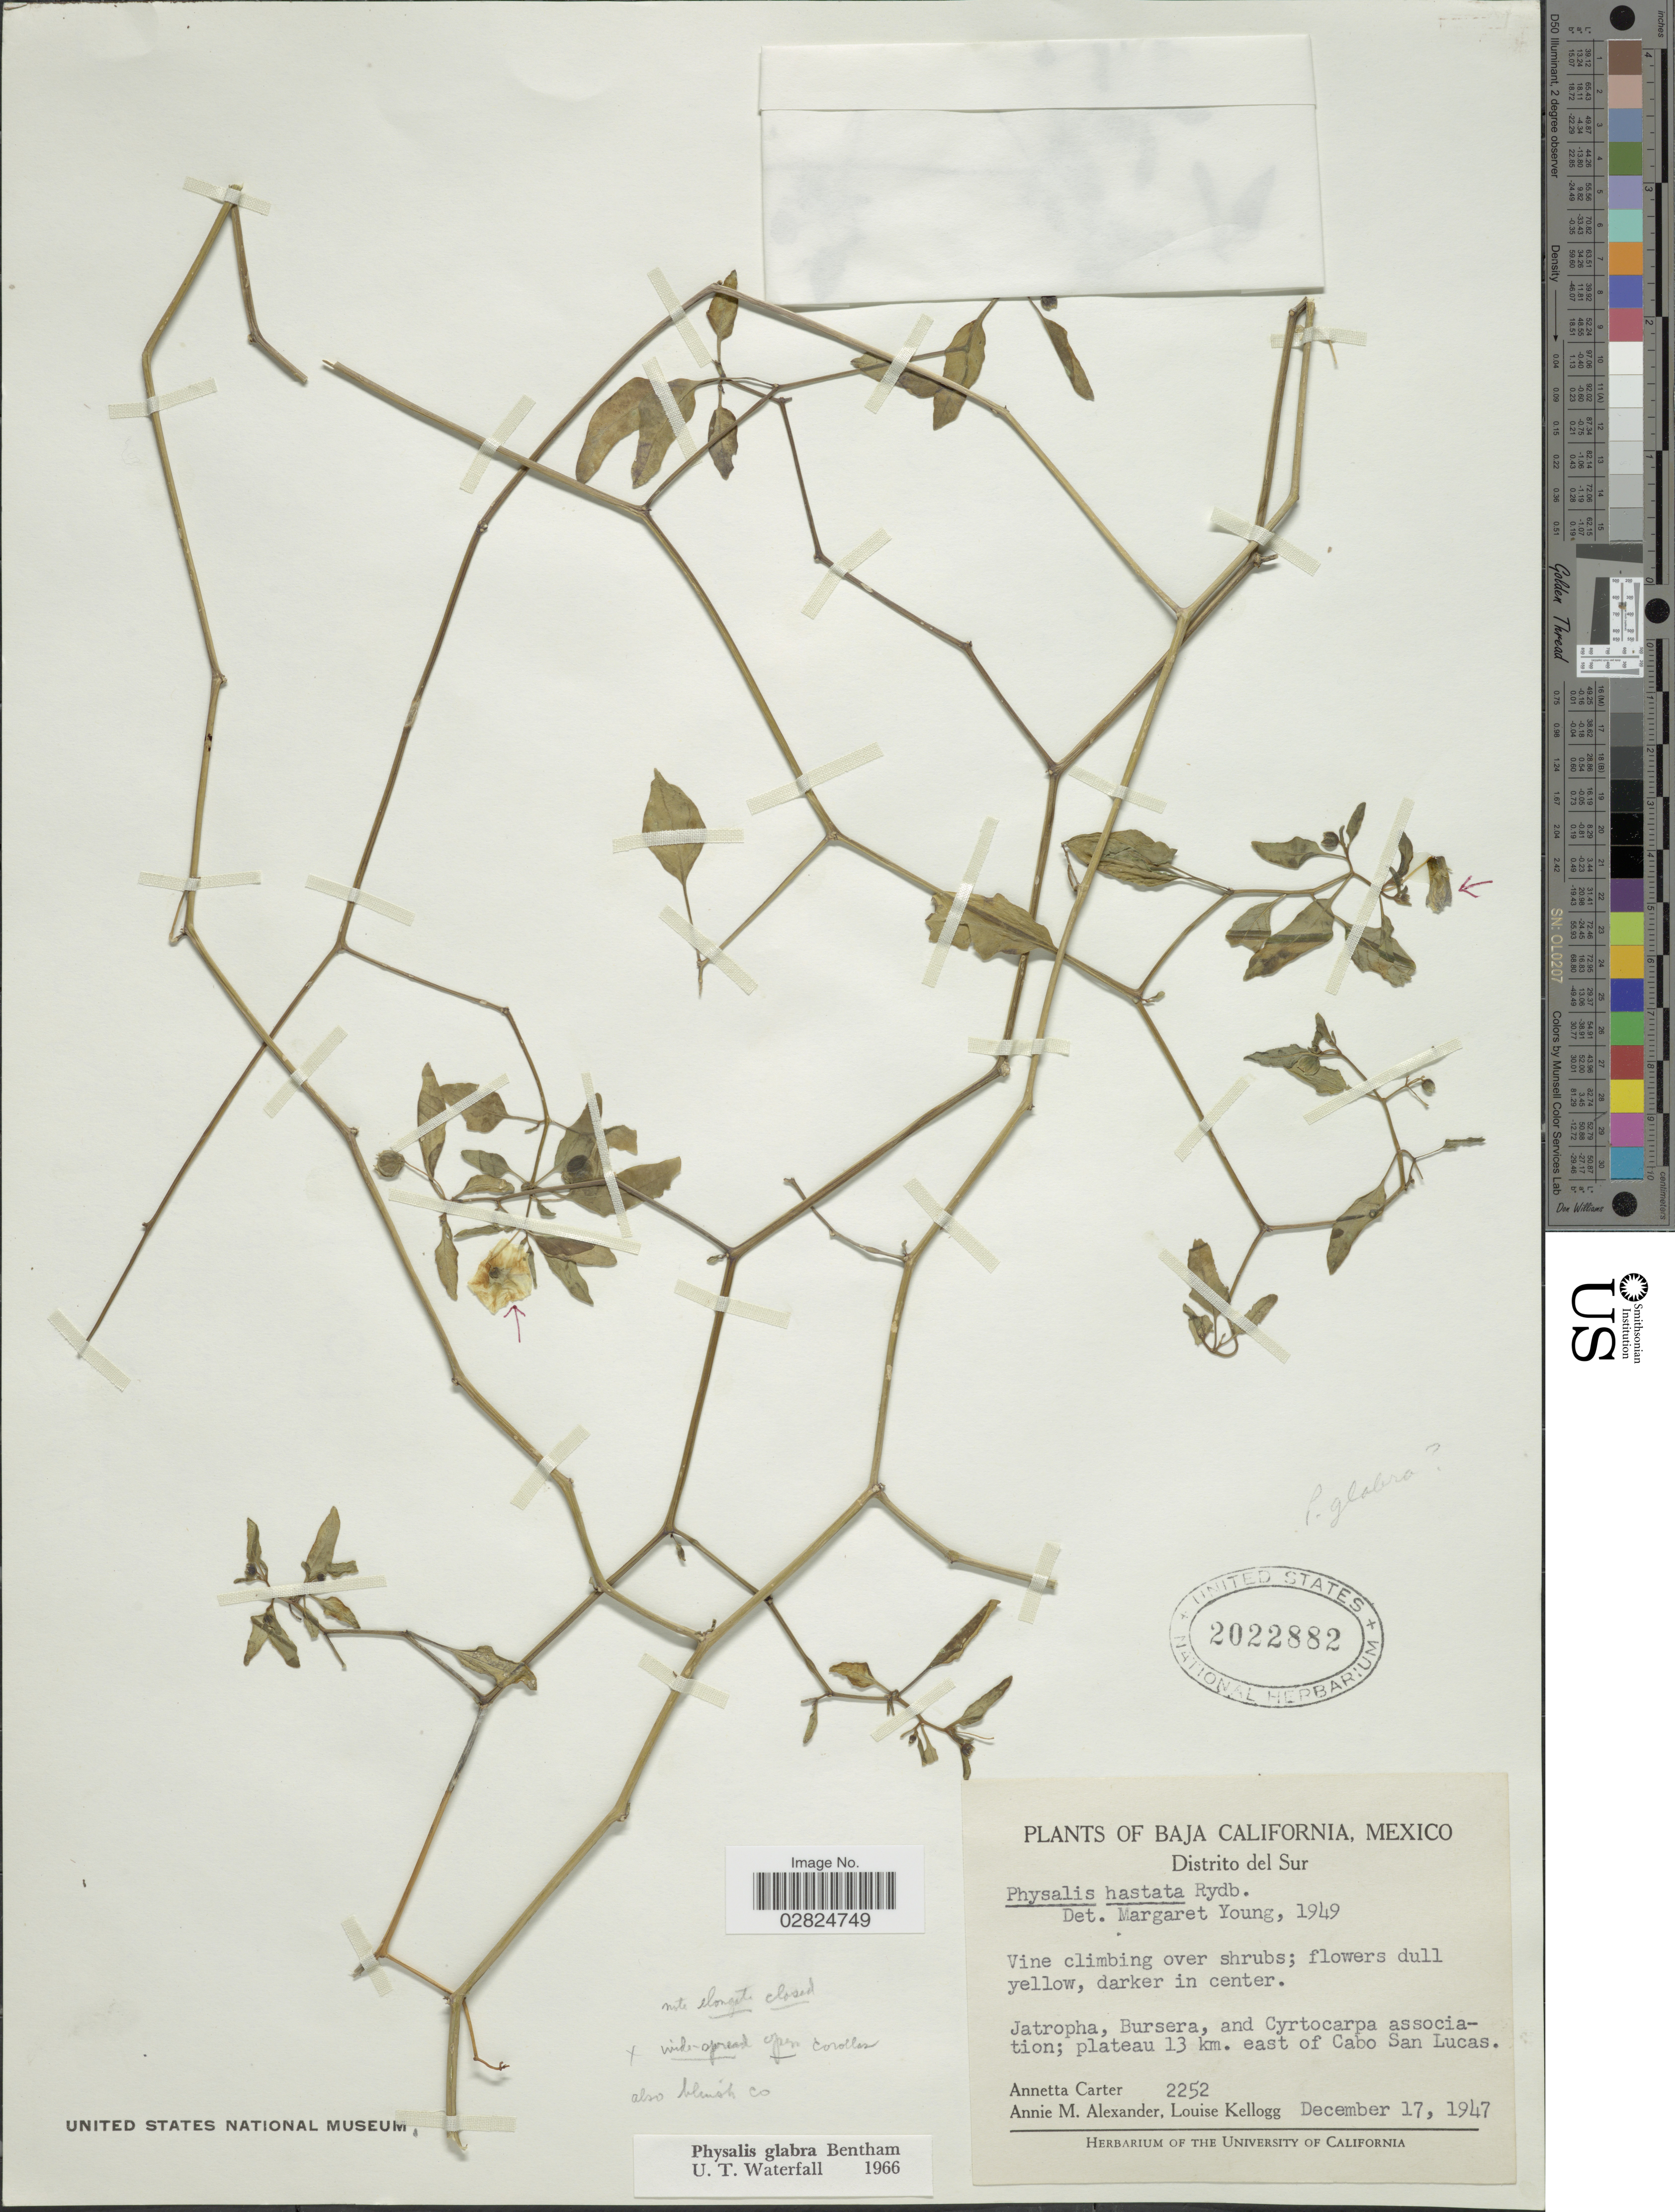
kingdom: Plantae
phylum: Tracheophyta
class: Magnoliopsida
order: Solanales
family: Solanaceae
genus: Physalis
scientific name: Physalis glabra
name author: Benth.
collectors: A. Carter, A. M. Alexander & L. Kellog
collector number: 2252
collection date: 1947-12-17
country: Mexico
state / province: Baja California Sur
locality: Distrito del Sur. plateau 13 km. east of Cabo San Lucas.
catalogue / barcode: US 2022882